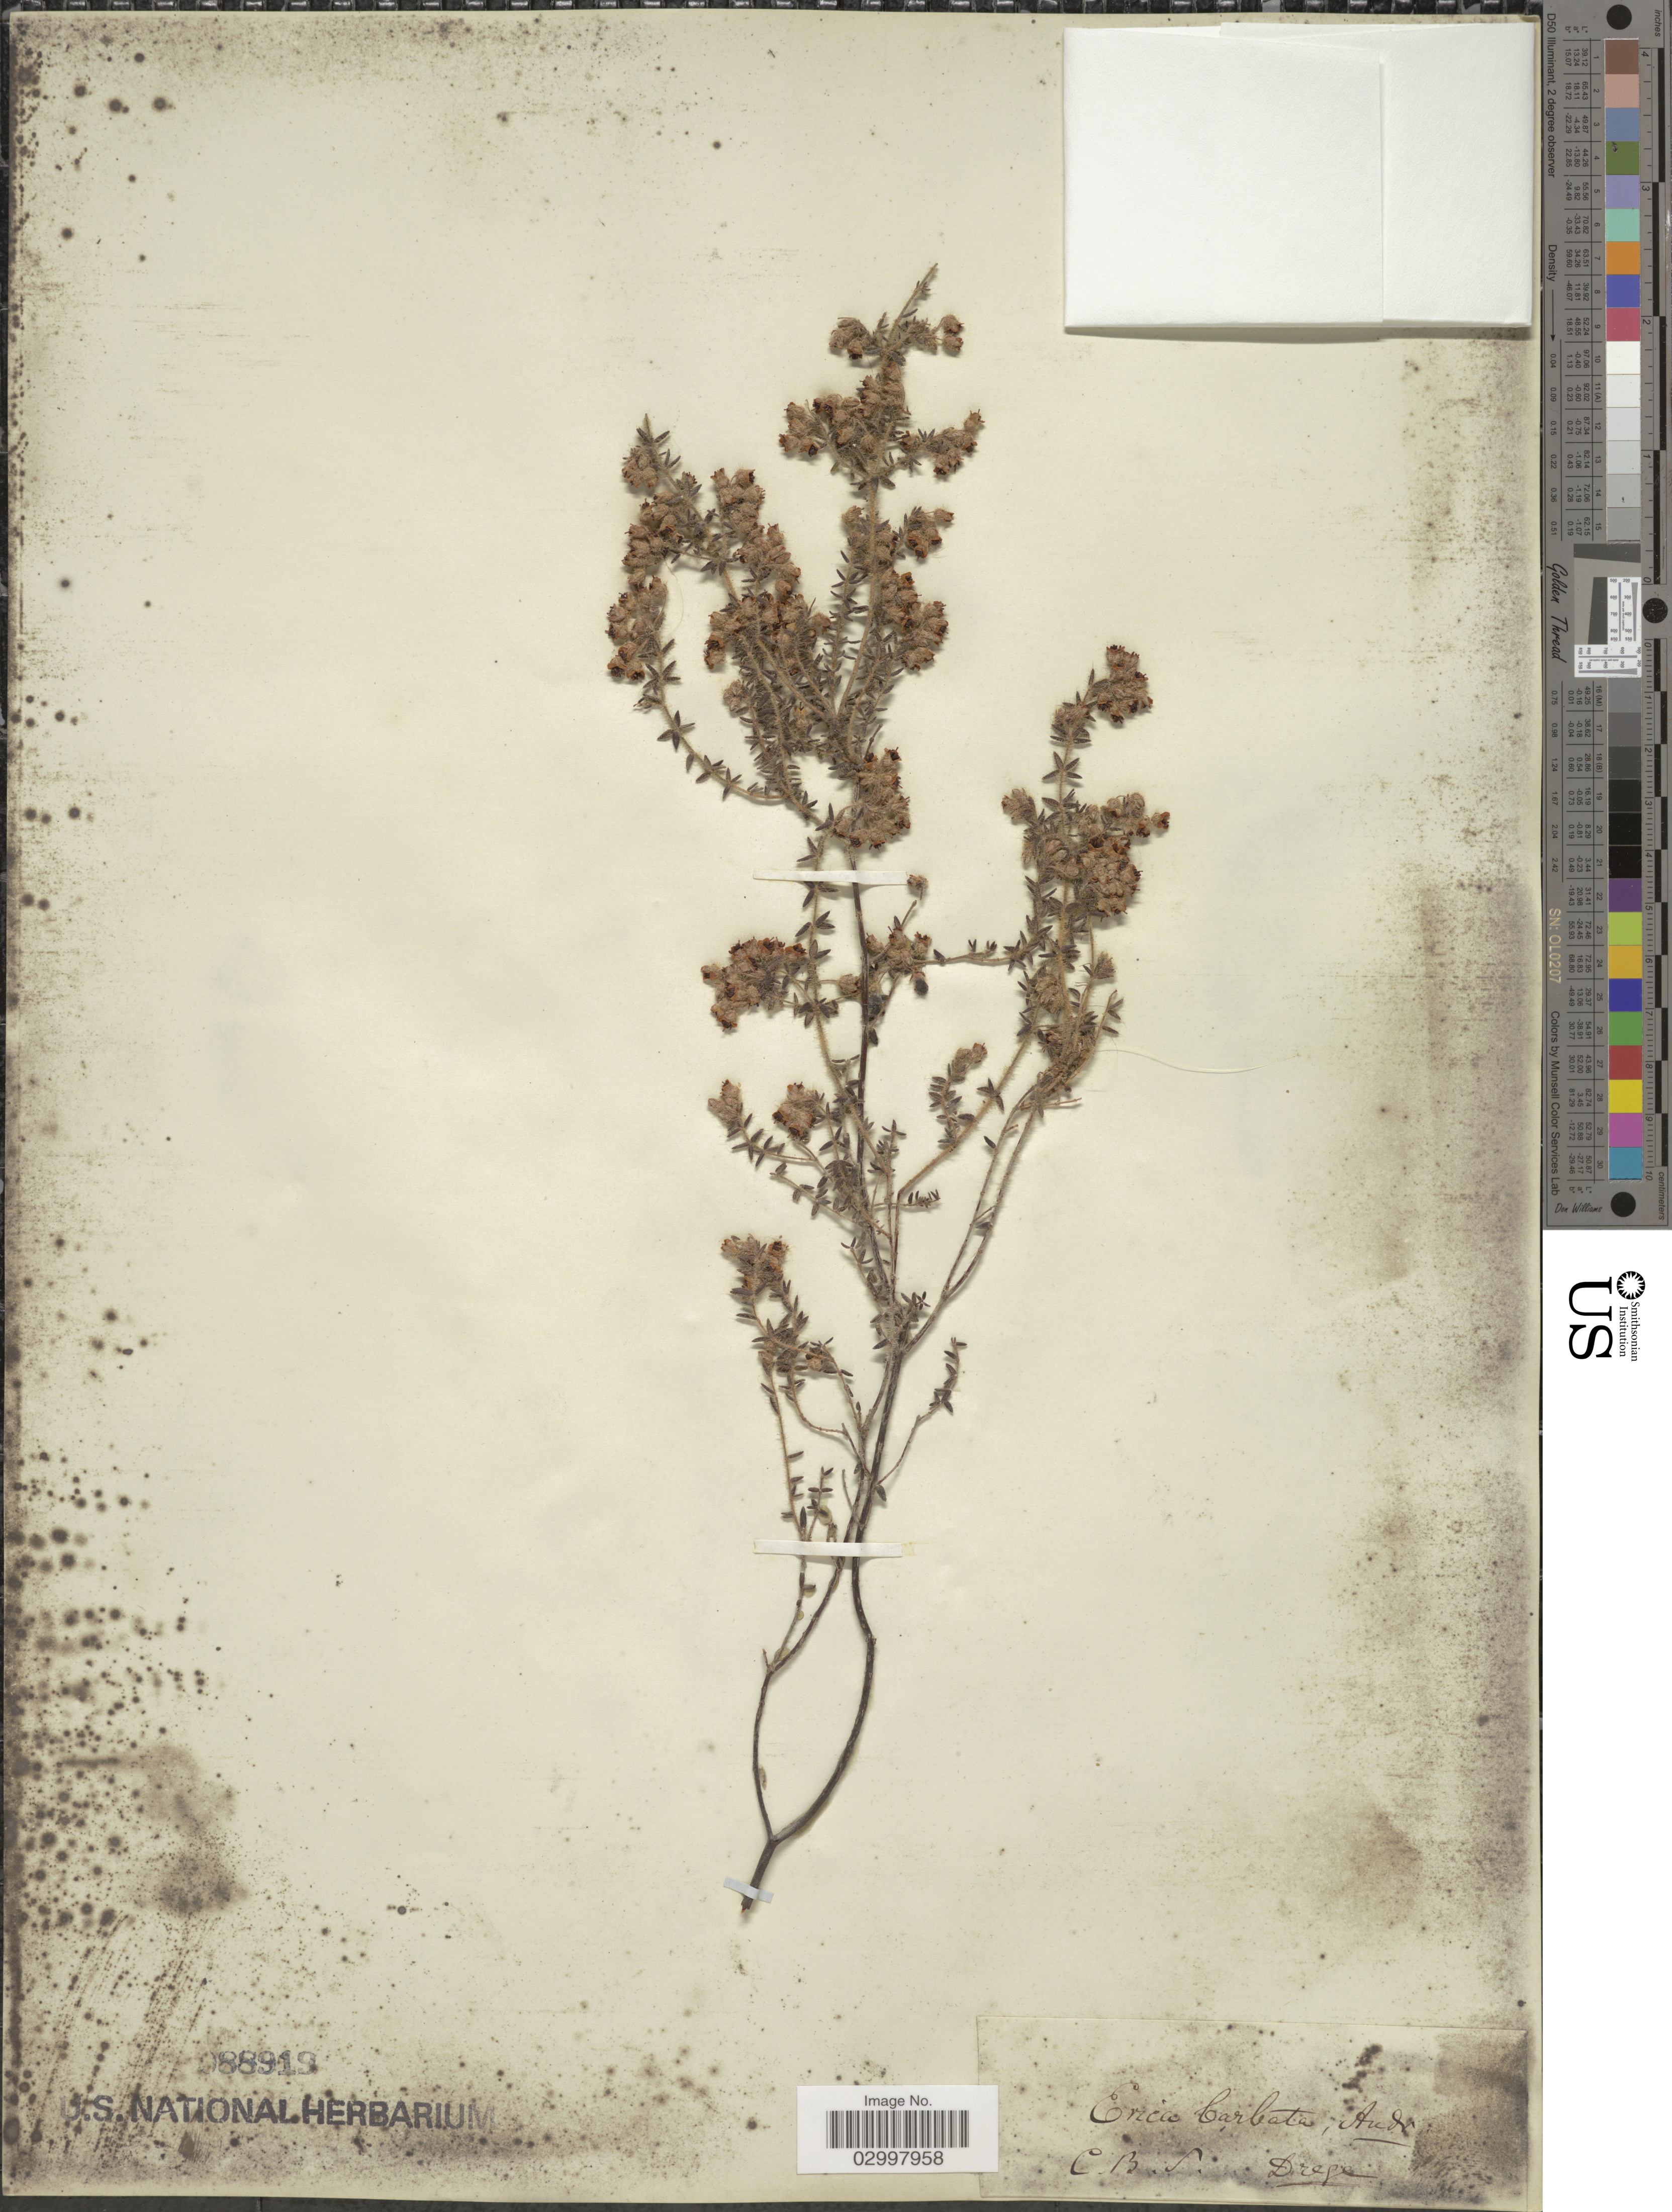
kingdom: Plantae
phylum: Tracheophyta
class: Magnoliopsida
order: Ericales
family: Ericaceae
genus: Erica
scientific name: Erica barbata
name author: Andrews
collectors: Drege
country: South Africa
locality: C.B.S. [=Caput Bona Spei, Cape of Good Hope]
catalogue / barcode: US 88919